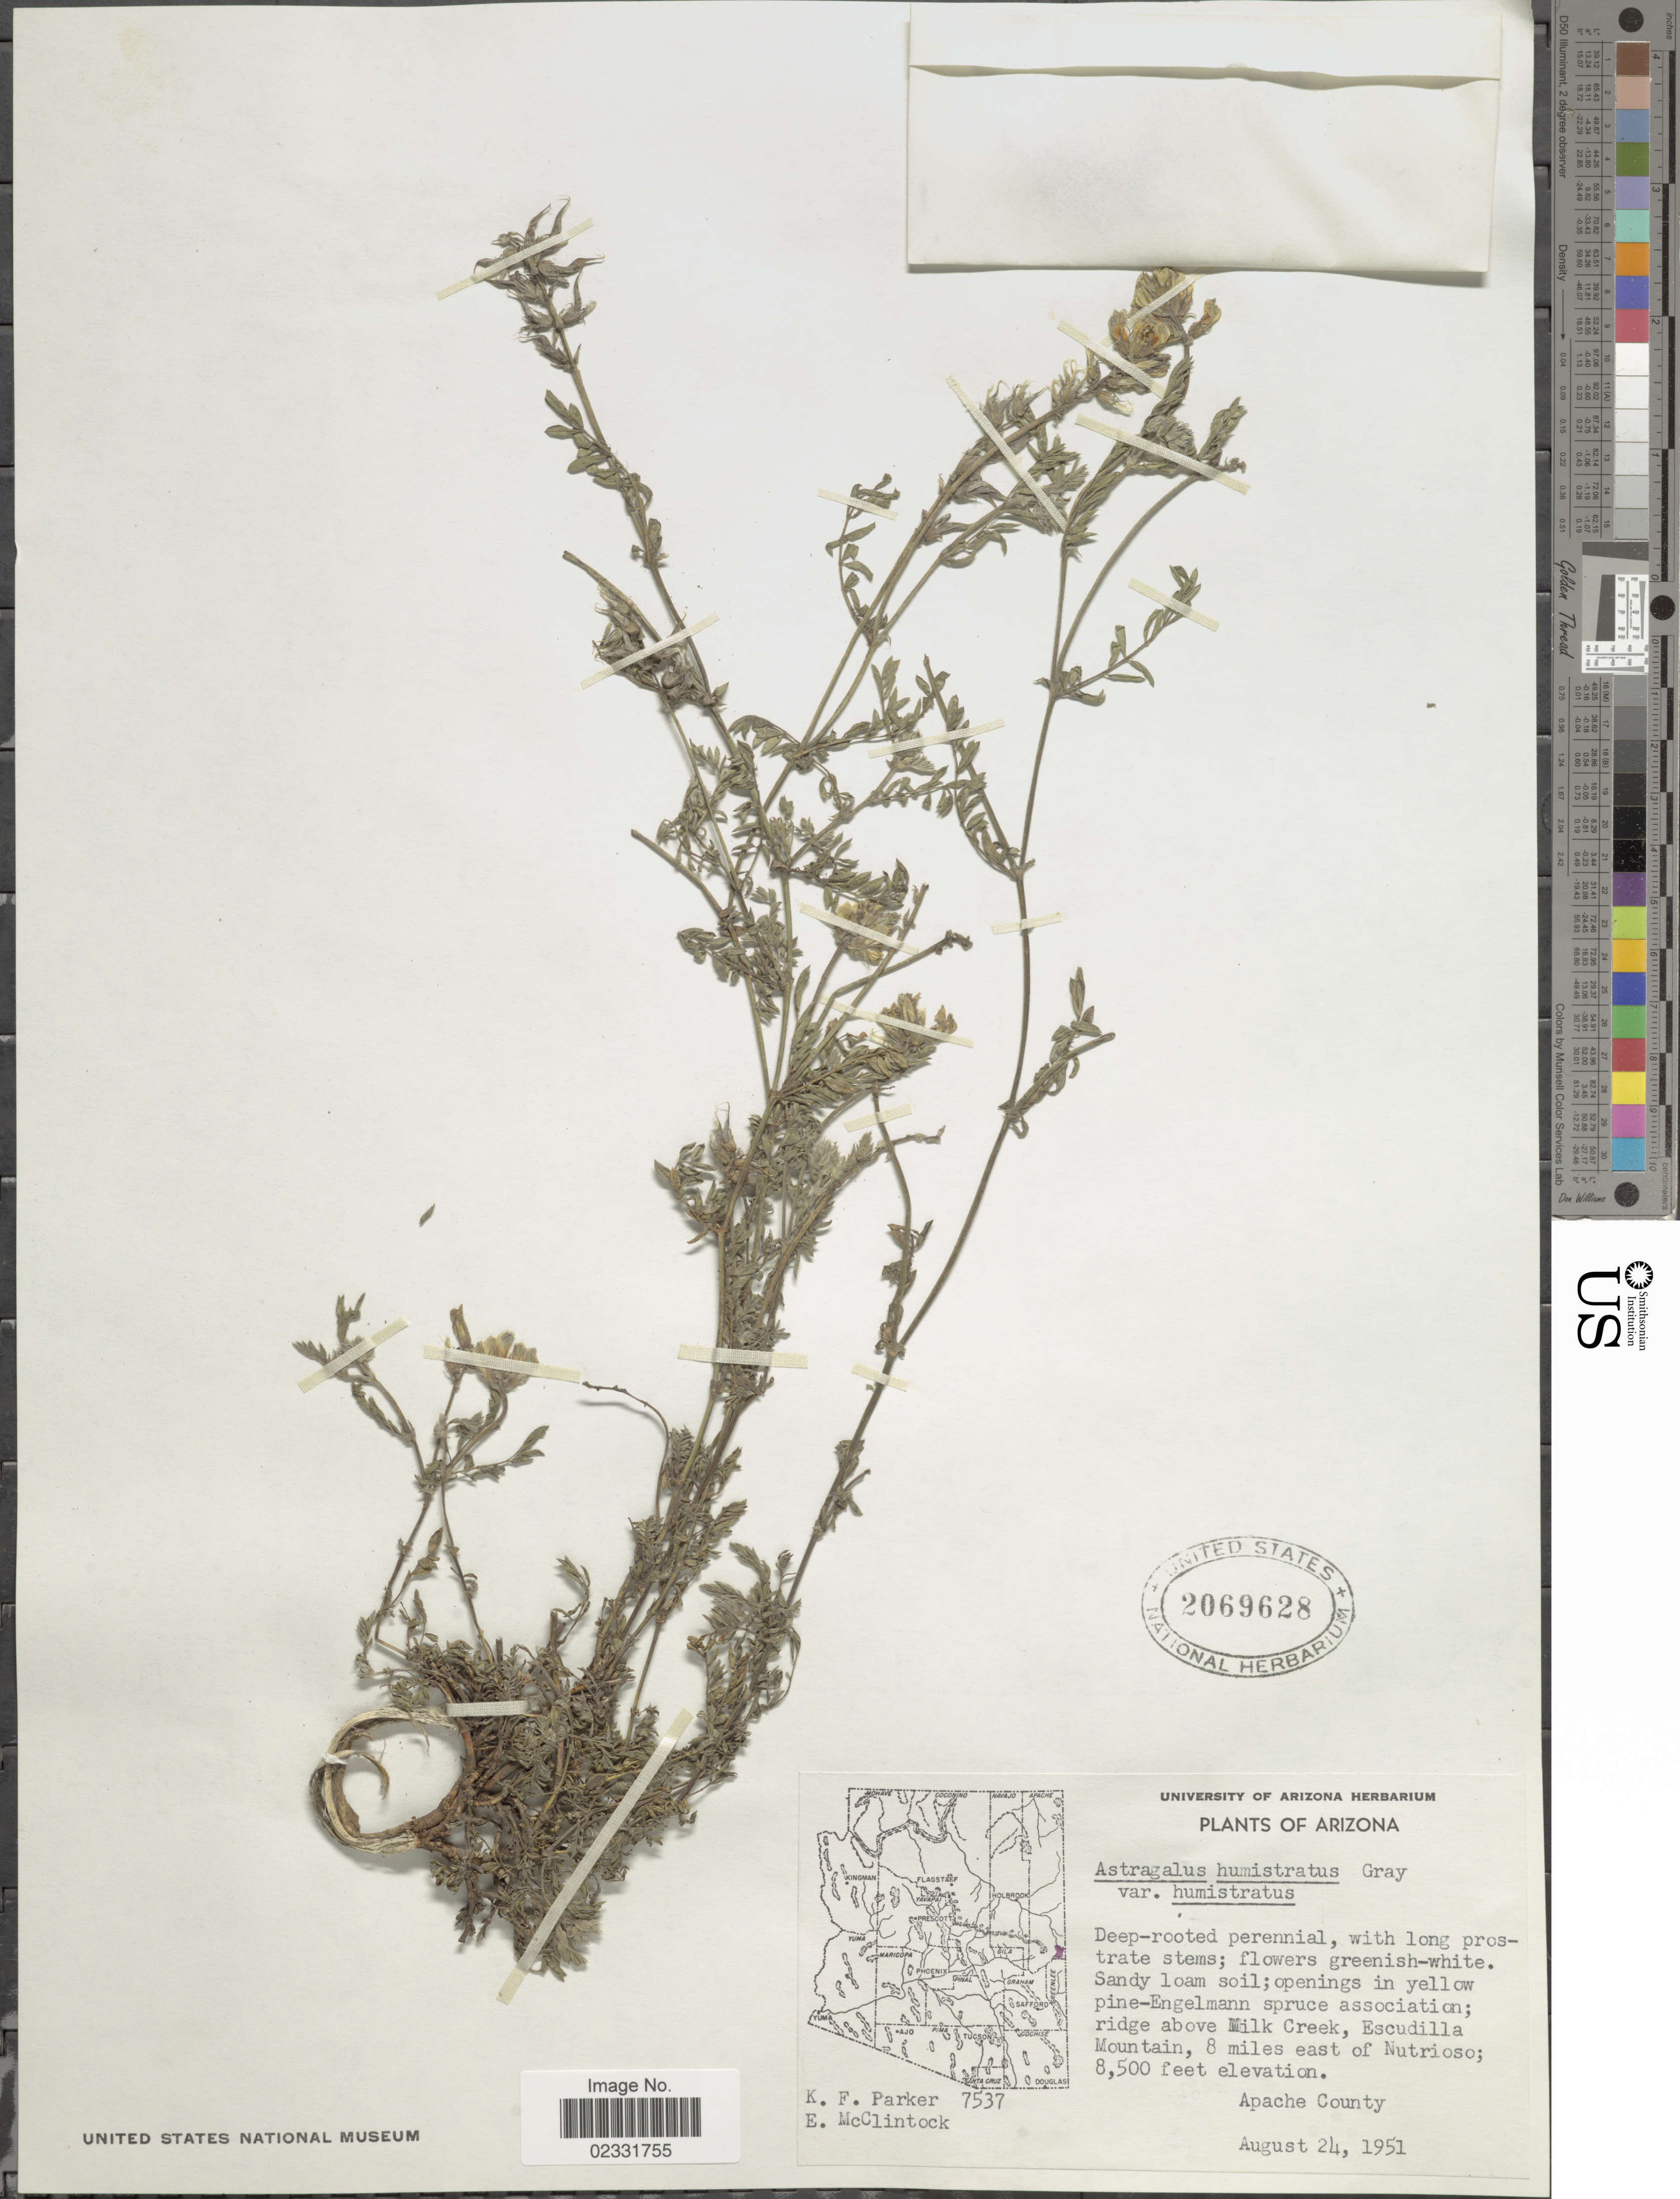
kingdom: Plantae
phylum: Tracheophyta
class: Magnoliopsida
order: Fabales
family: Fabaceae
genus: Astragalus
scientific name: Astragalus humistratus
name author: A. Gray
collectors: K. F. Parker & E. McClintock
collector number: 7537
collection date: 1951-08-24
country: United States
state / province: Arizona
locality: Ridge above Milk Creek, Escudilla Mountain, 8 miles east of Nutrioso, Apache County.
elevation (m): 2591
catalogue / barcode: US 2069628